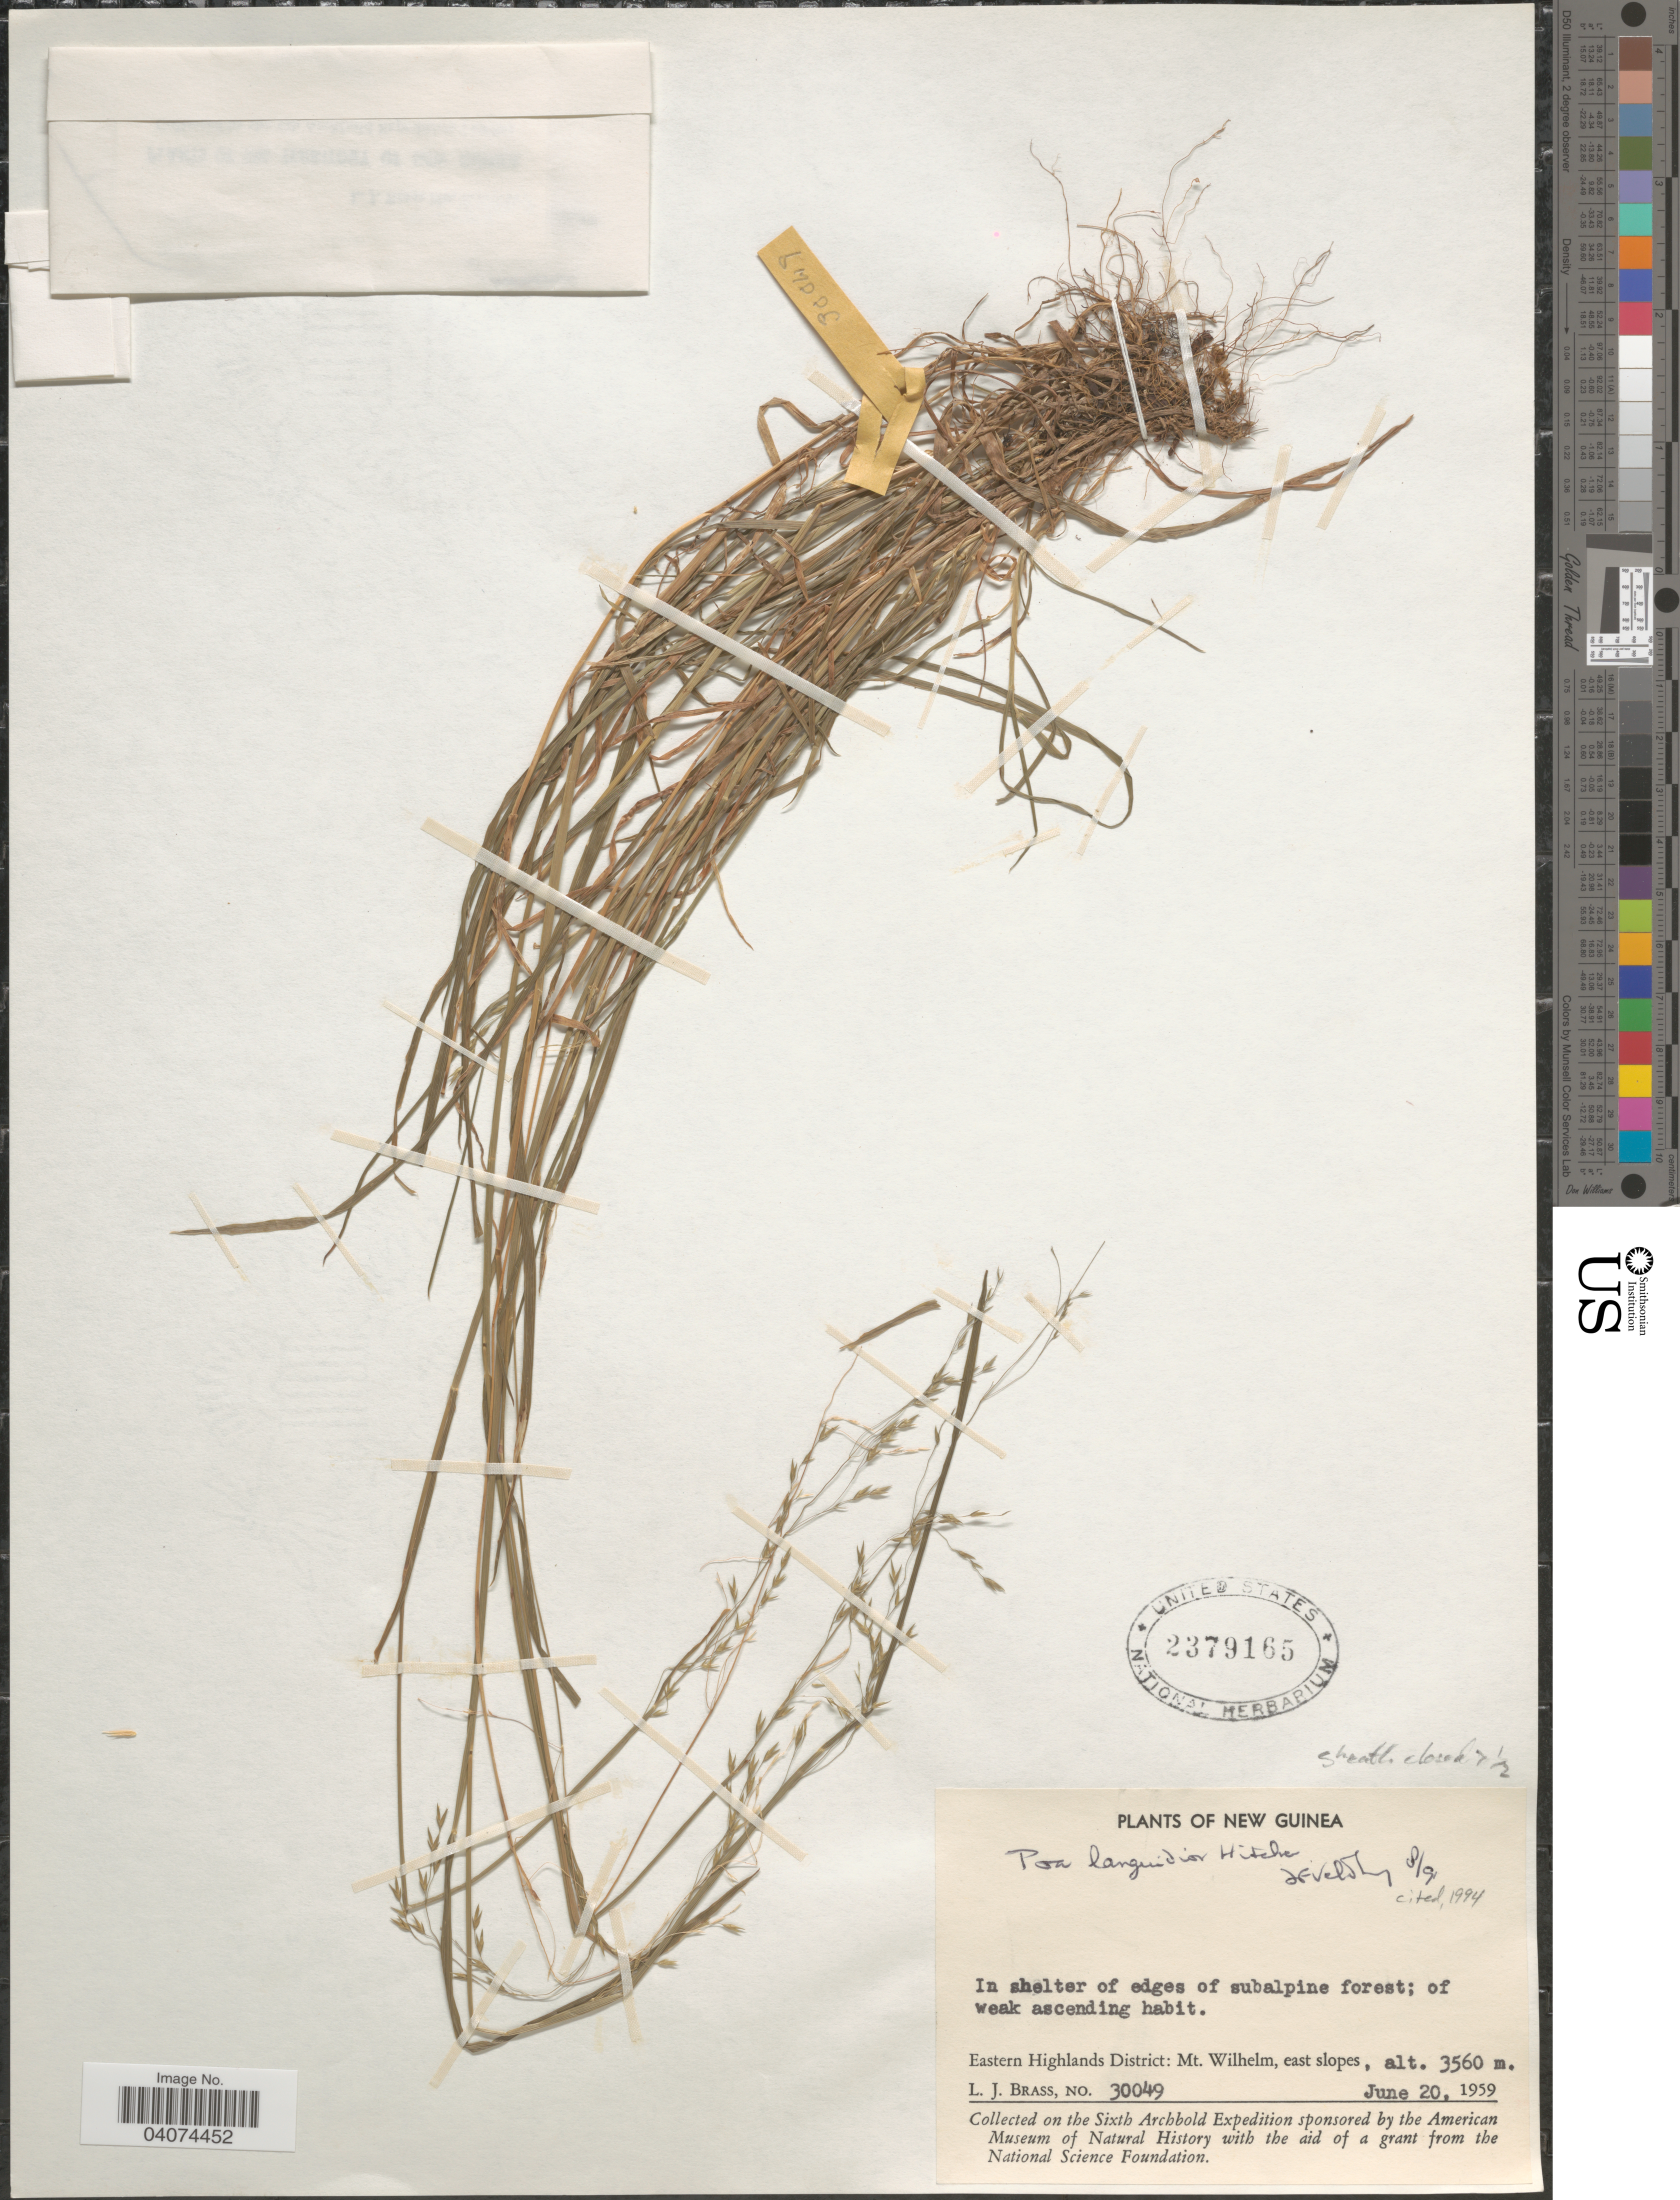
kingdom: Plantae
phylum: Tracheophyta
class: Liliopsida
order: Poales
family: Poaceae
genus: Poa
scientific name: Poa languidior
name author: Hitchc.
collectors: L. J. Brass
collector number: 30049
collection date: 1959-06-20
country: Papua New Guinea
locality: New Guinea. In shelter of edges of subalpine forest; of weak ascending habit. Eastern Highlands District: Mt. Wilhelm, east slopes. Sixth Archbold Expedition.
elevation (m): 3560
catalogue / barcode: US 2379165